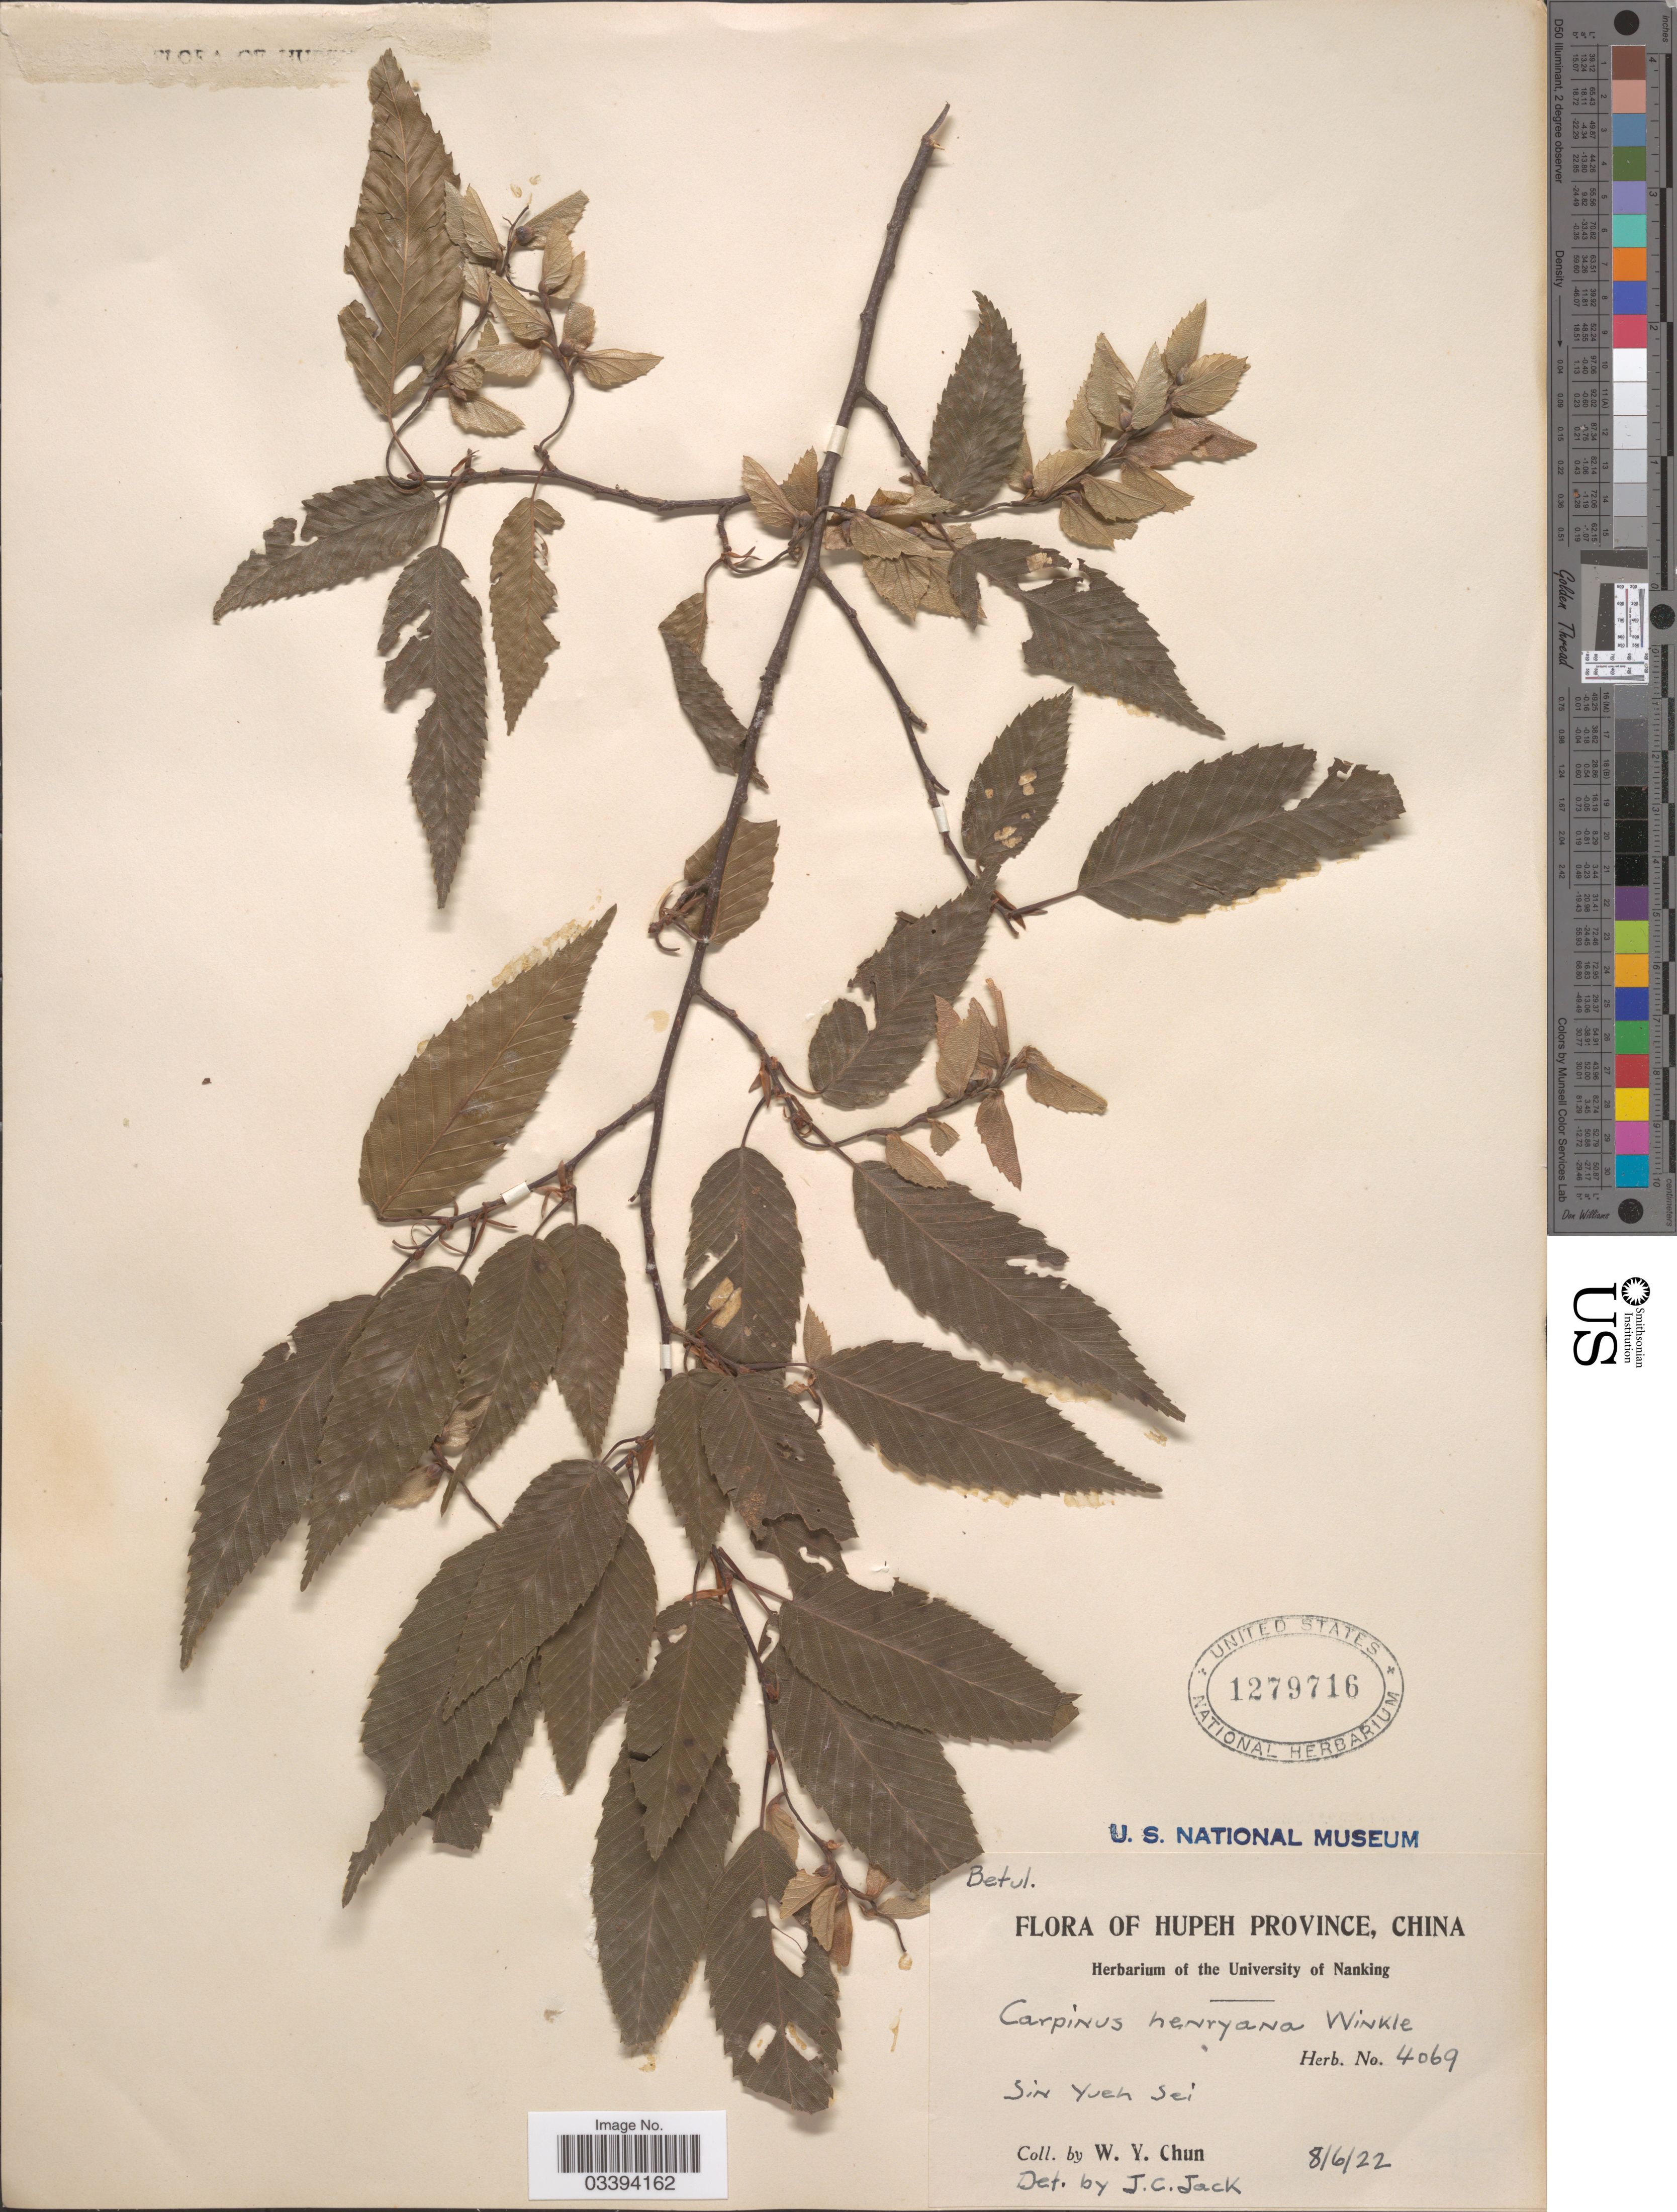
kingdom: Plantae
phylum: Tracheophyta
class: Magnoliopsida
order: Fagales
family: Betulaceae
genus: Carpinus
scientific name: Carpinus henryana var. henryana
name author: (H.J.P. Winkl.) H.J.P. Winkl.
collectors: W. Y. Chun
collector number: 4069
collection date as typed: Transcribed d/m/y: 8/6/22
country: China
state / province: Hubei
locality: Hupeh Province,Sin Yueh Sei.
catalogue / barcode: US 1279716